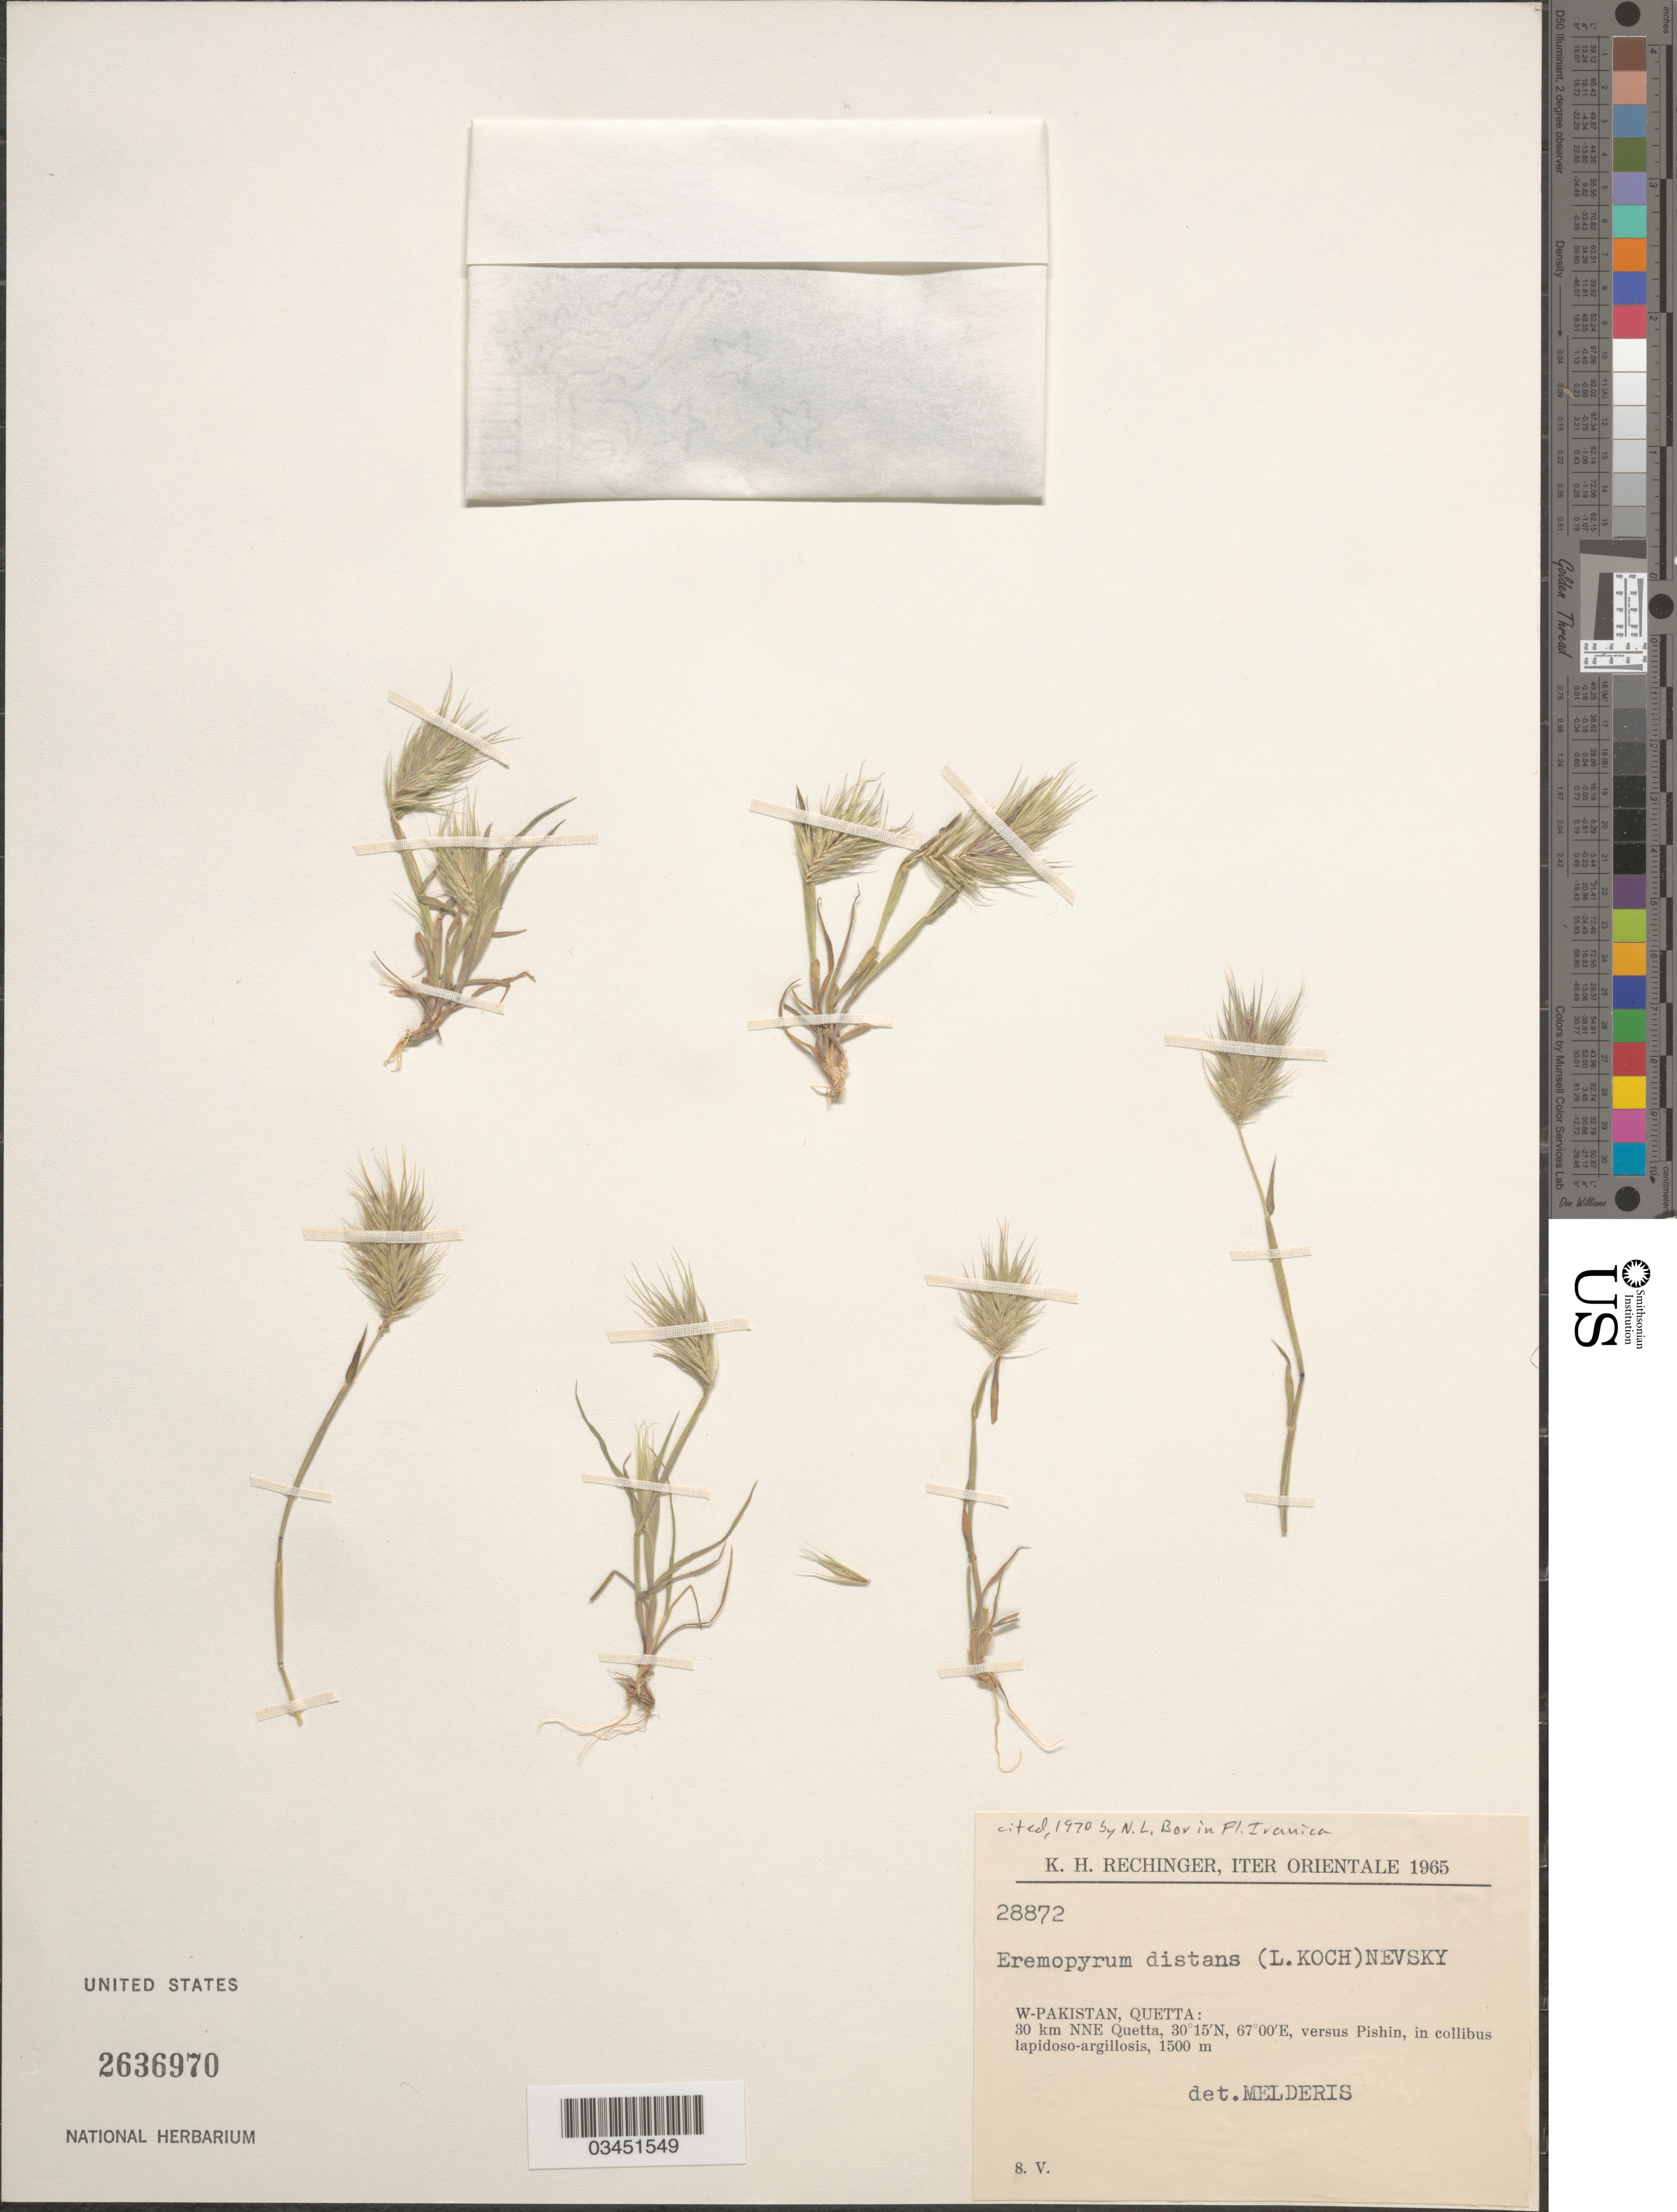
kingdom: Plantae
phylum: Tracheophyta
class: Liliopsida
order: Poales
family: Poaceae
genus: Eremopyrum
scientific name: Eremopyrum distans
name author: (K. Koch) Nevski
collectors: K. H. Rechinger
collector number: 28872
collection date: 1965-05-08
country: Pakistan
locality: Iter Orientale 1965. W-Pakistan, Quetta: 30 km NNE of Quetta, versus Pishin, in collibus lapidoso-argillosis.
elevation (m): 1500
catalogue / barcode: US 2636970